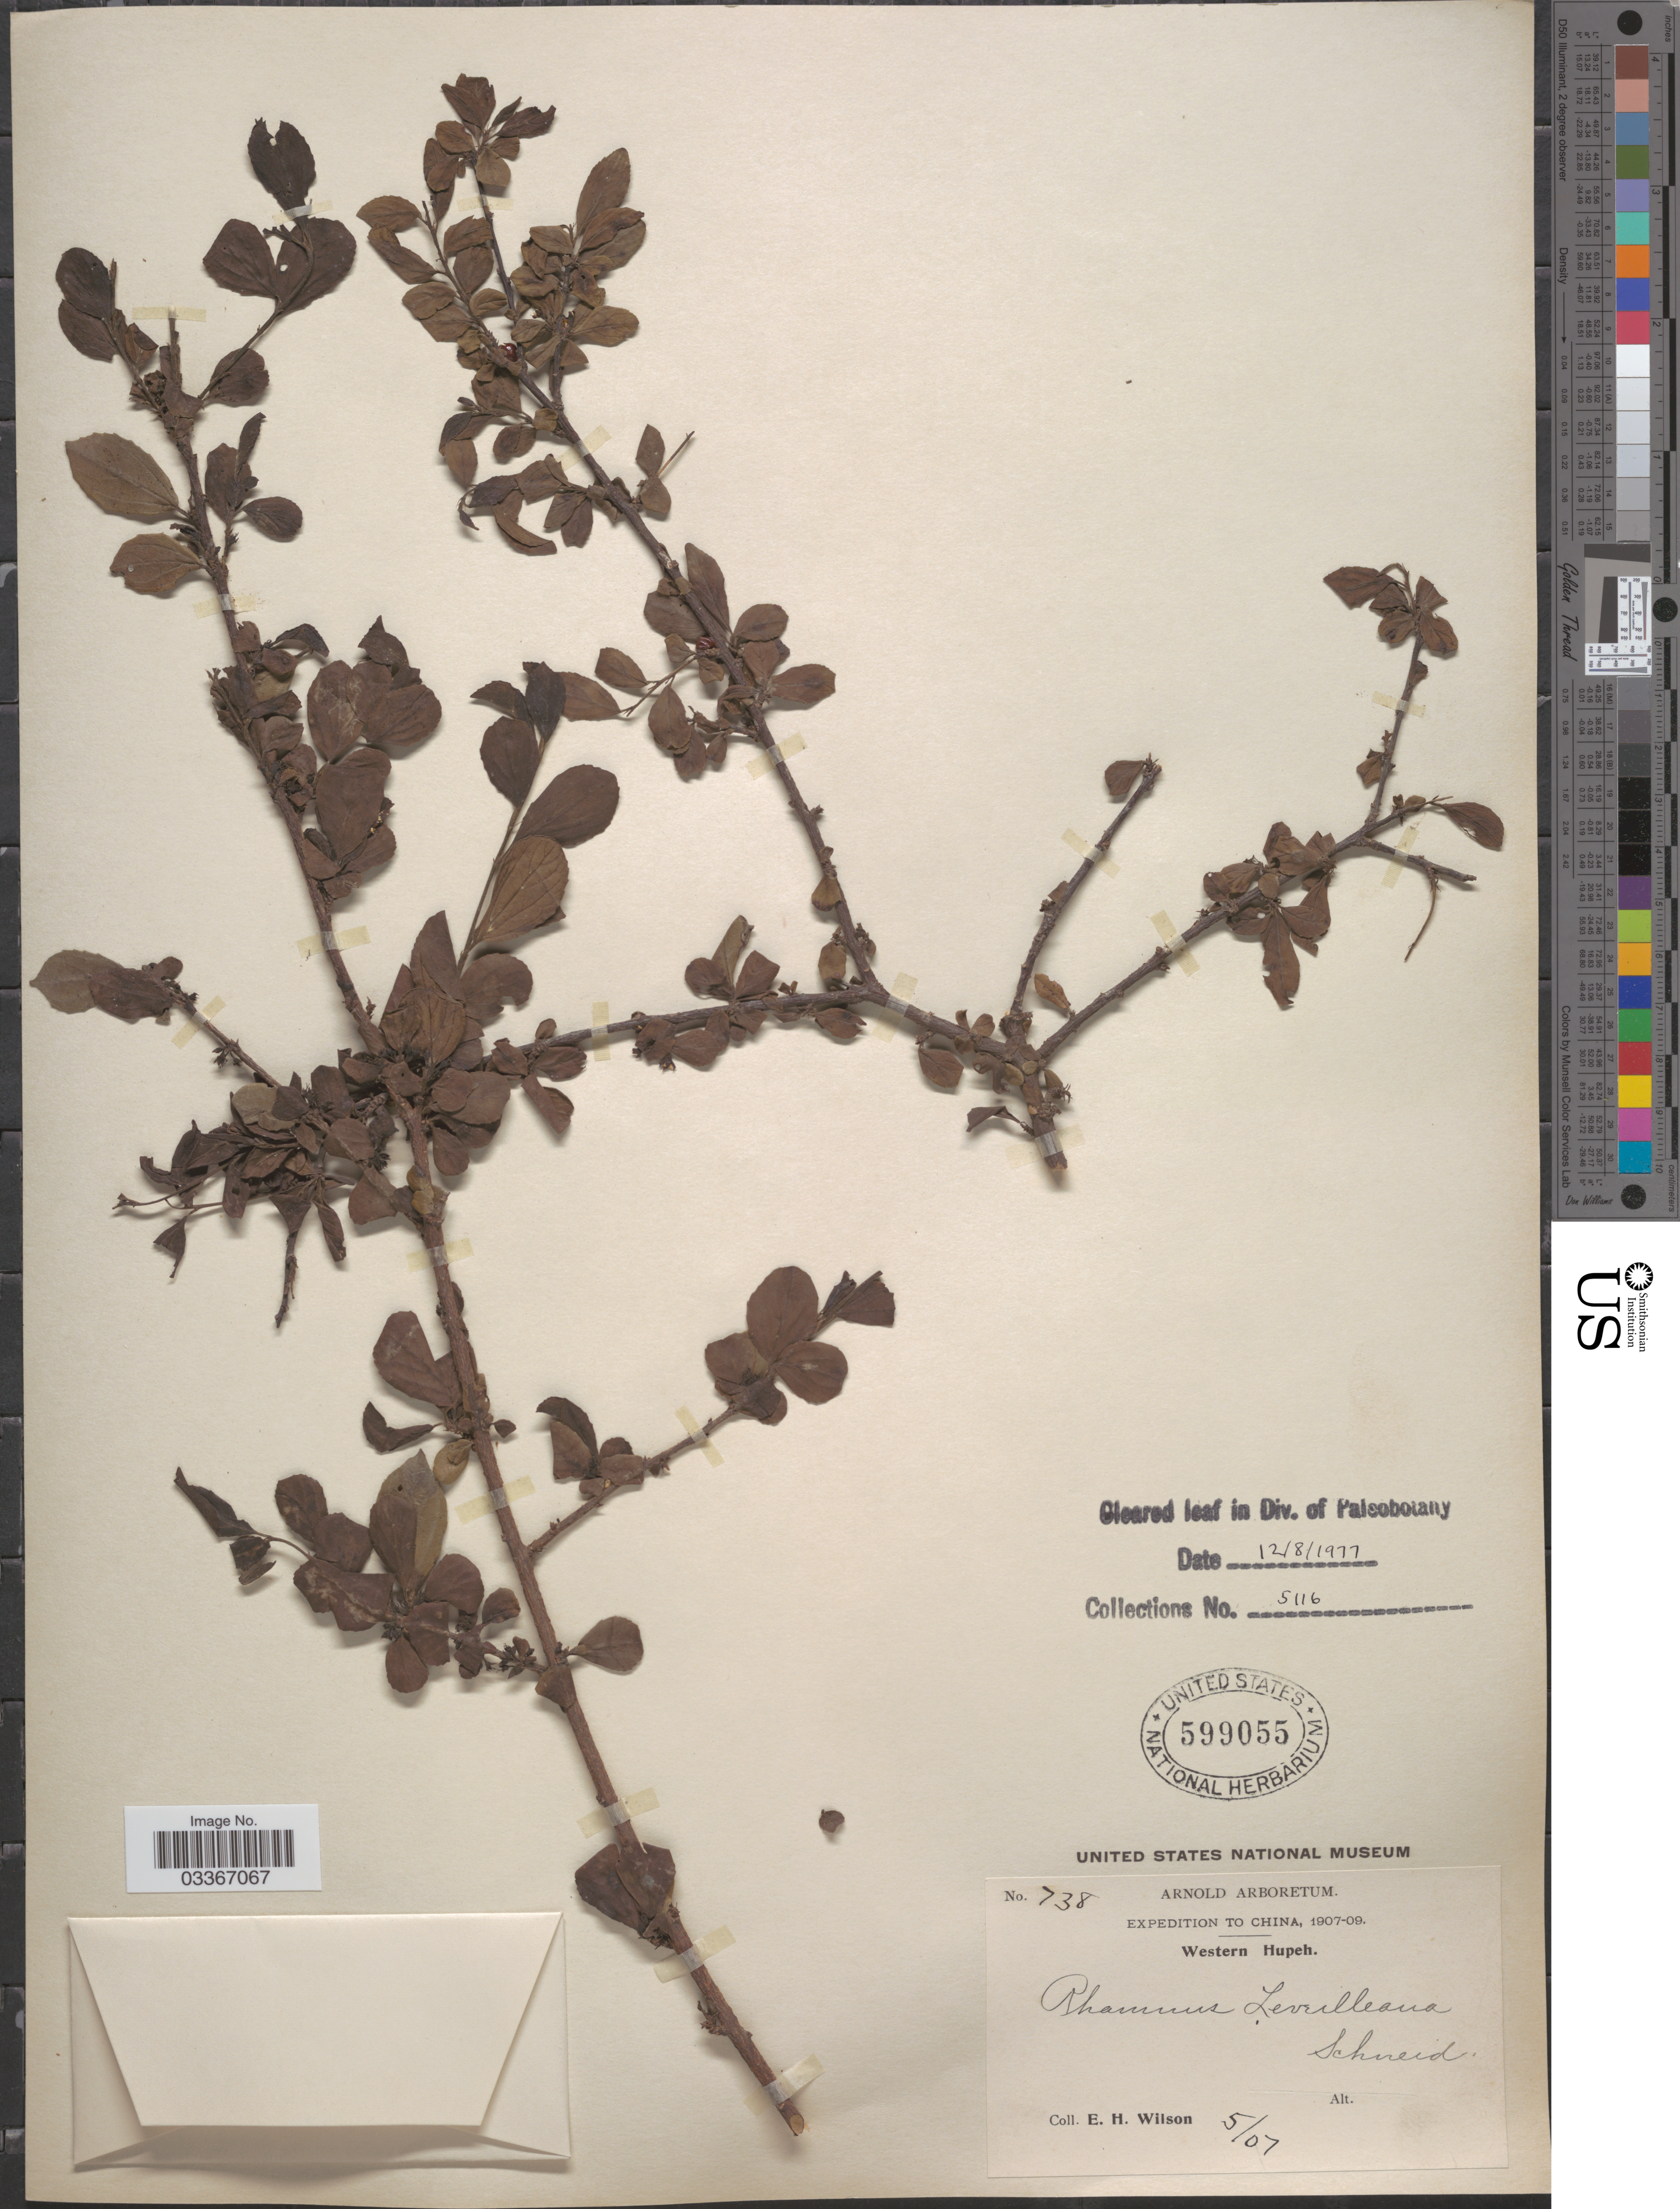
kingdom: Plantae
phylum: Tracheophyta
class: Magnoliopsida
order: Rosales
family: Rhamnaceae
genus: Rhamnus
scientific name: Rhamnus leveilleana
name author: Fedde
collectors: E. Wilson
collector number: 738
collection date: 1907-05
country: China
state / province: Hubei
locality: Western Hupeh.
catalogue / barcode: US 599055